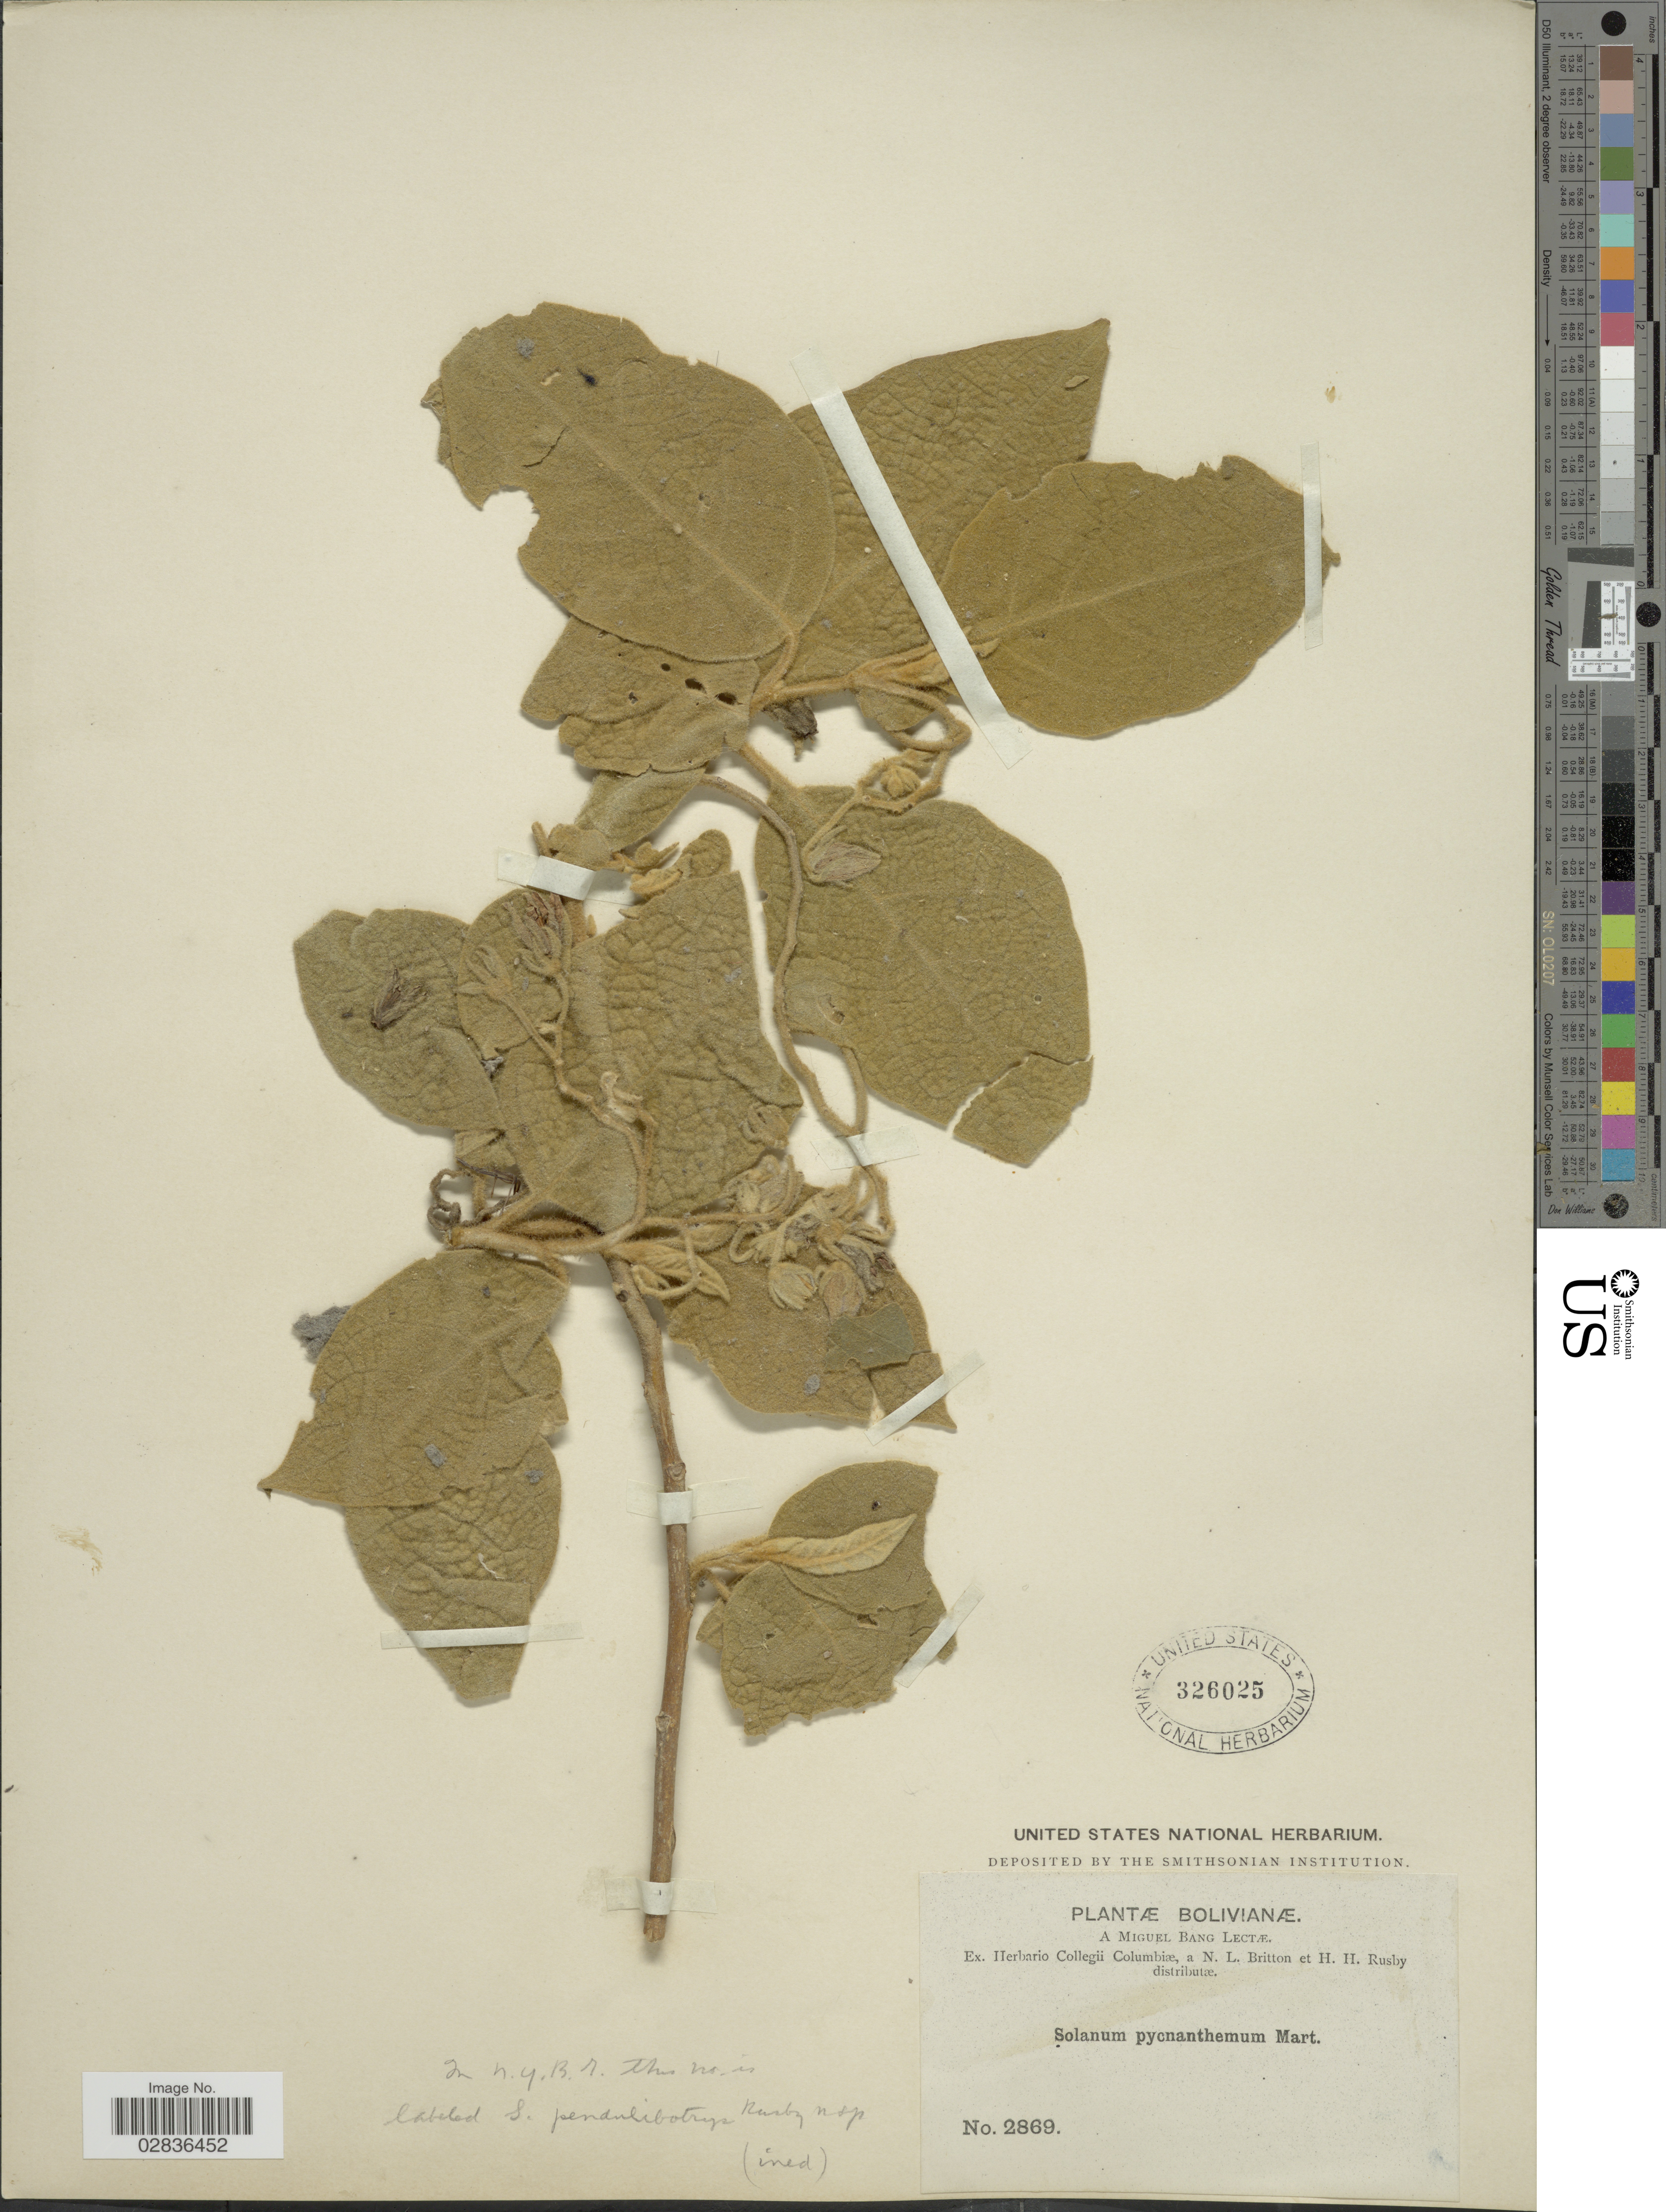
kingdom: Plantae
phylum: Tracheophyta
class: Magnoliopsida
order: Solanales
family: Solanaceae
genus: Solanum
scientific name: Solanum pendulibotrys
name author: Rusby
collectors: M. Bang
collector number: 2869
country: Bolivia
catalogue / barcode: US 326025